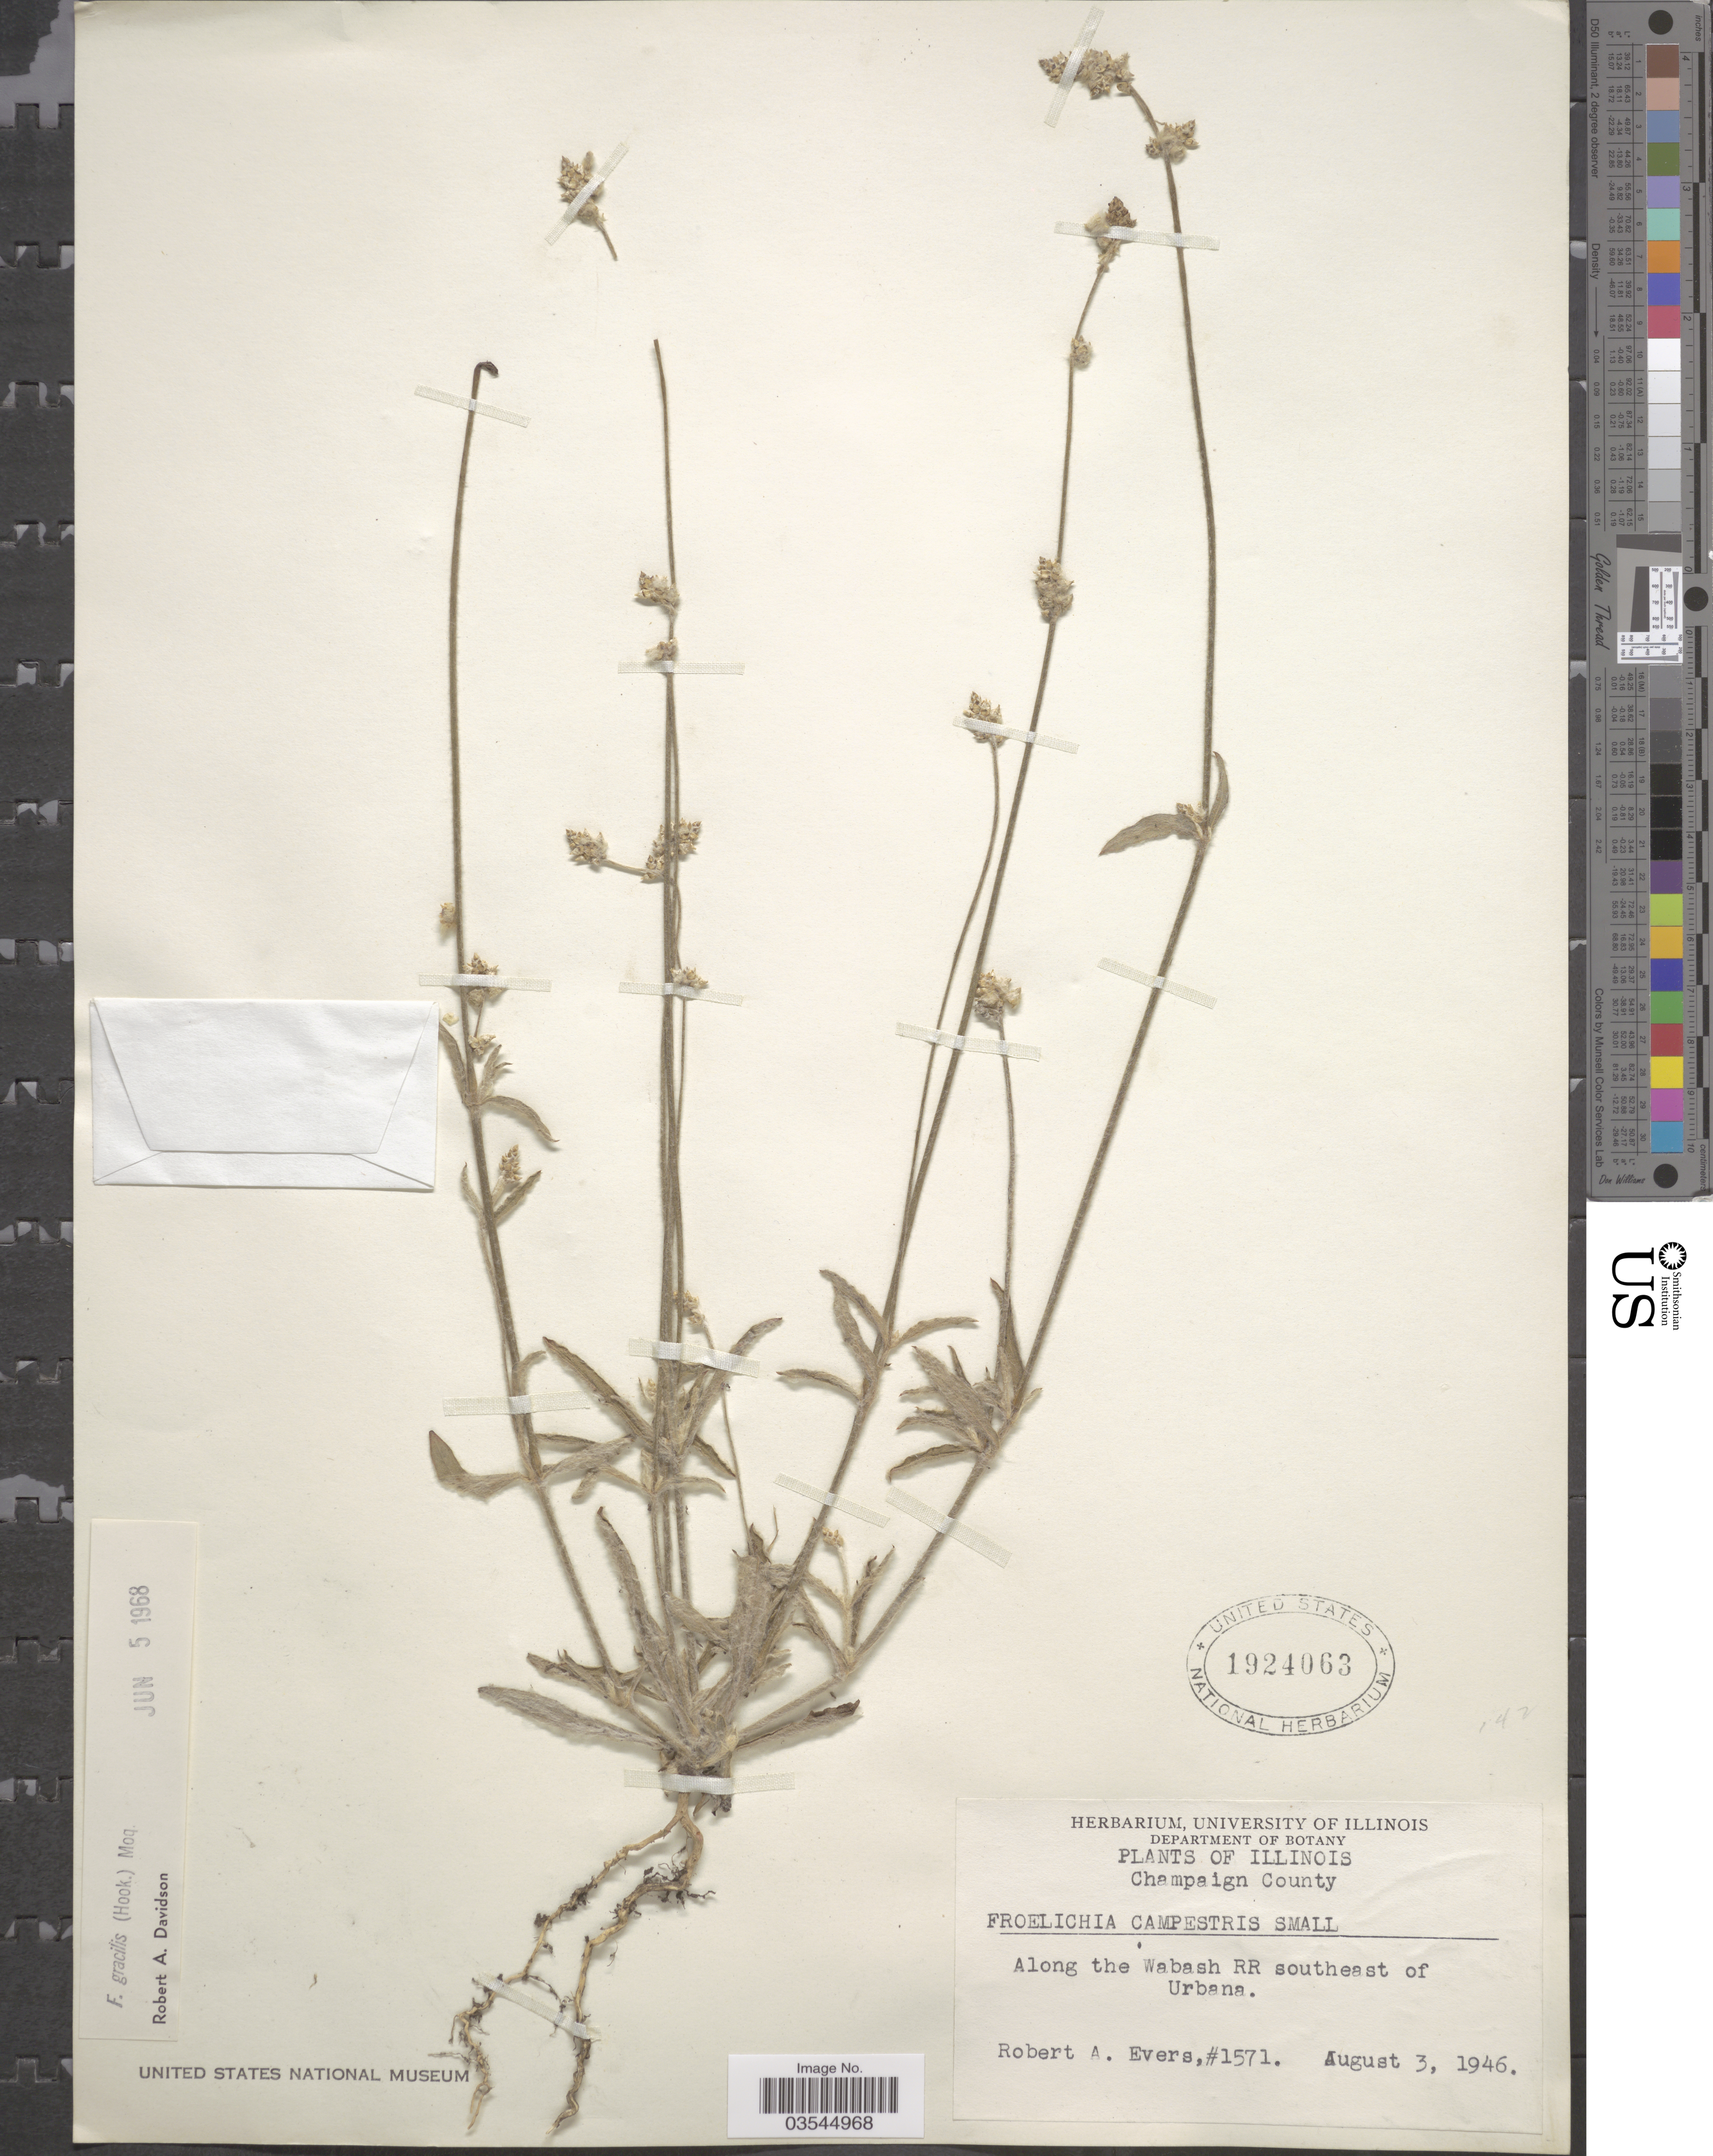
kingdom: Plantae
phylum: Tracheophyta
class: Magnoliopsida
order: Caryophyllales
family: Amaranthaceae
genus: Froelichia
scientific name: Froelichia gracilis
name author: (Hook.) Moq.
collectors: R. Evers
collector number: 1571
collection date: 1946-08-03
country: United States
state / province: Illinois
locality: Champaign County. Along the Wabash RR southeast of Urbana.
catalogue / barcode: US 1924063